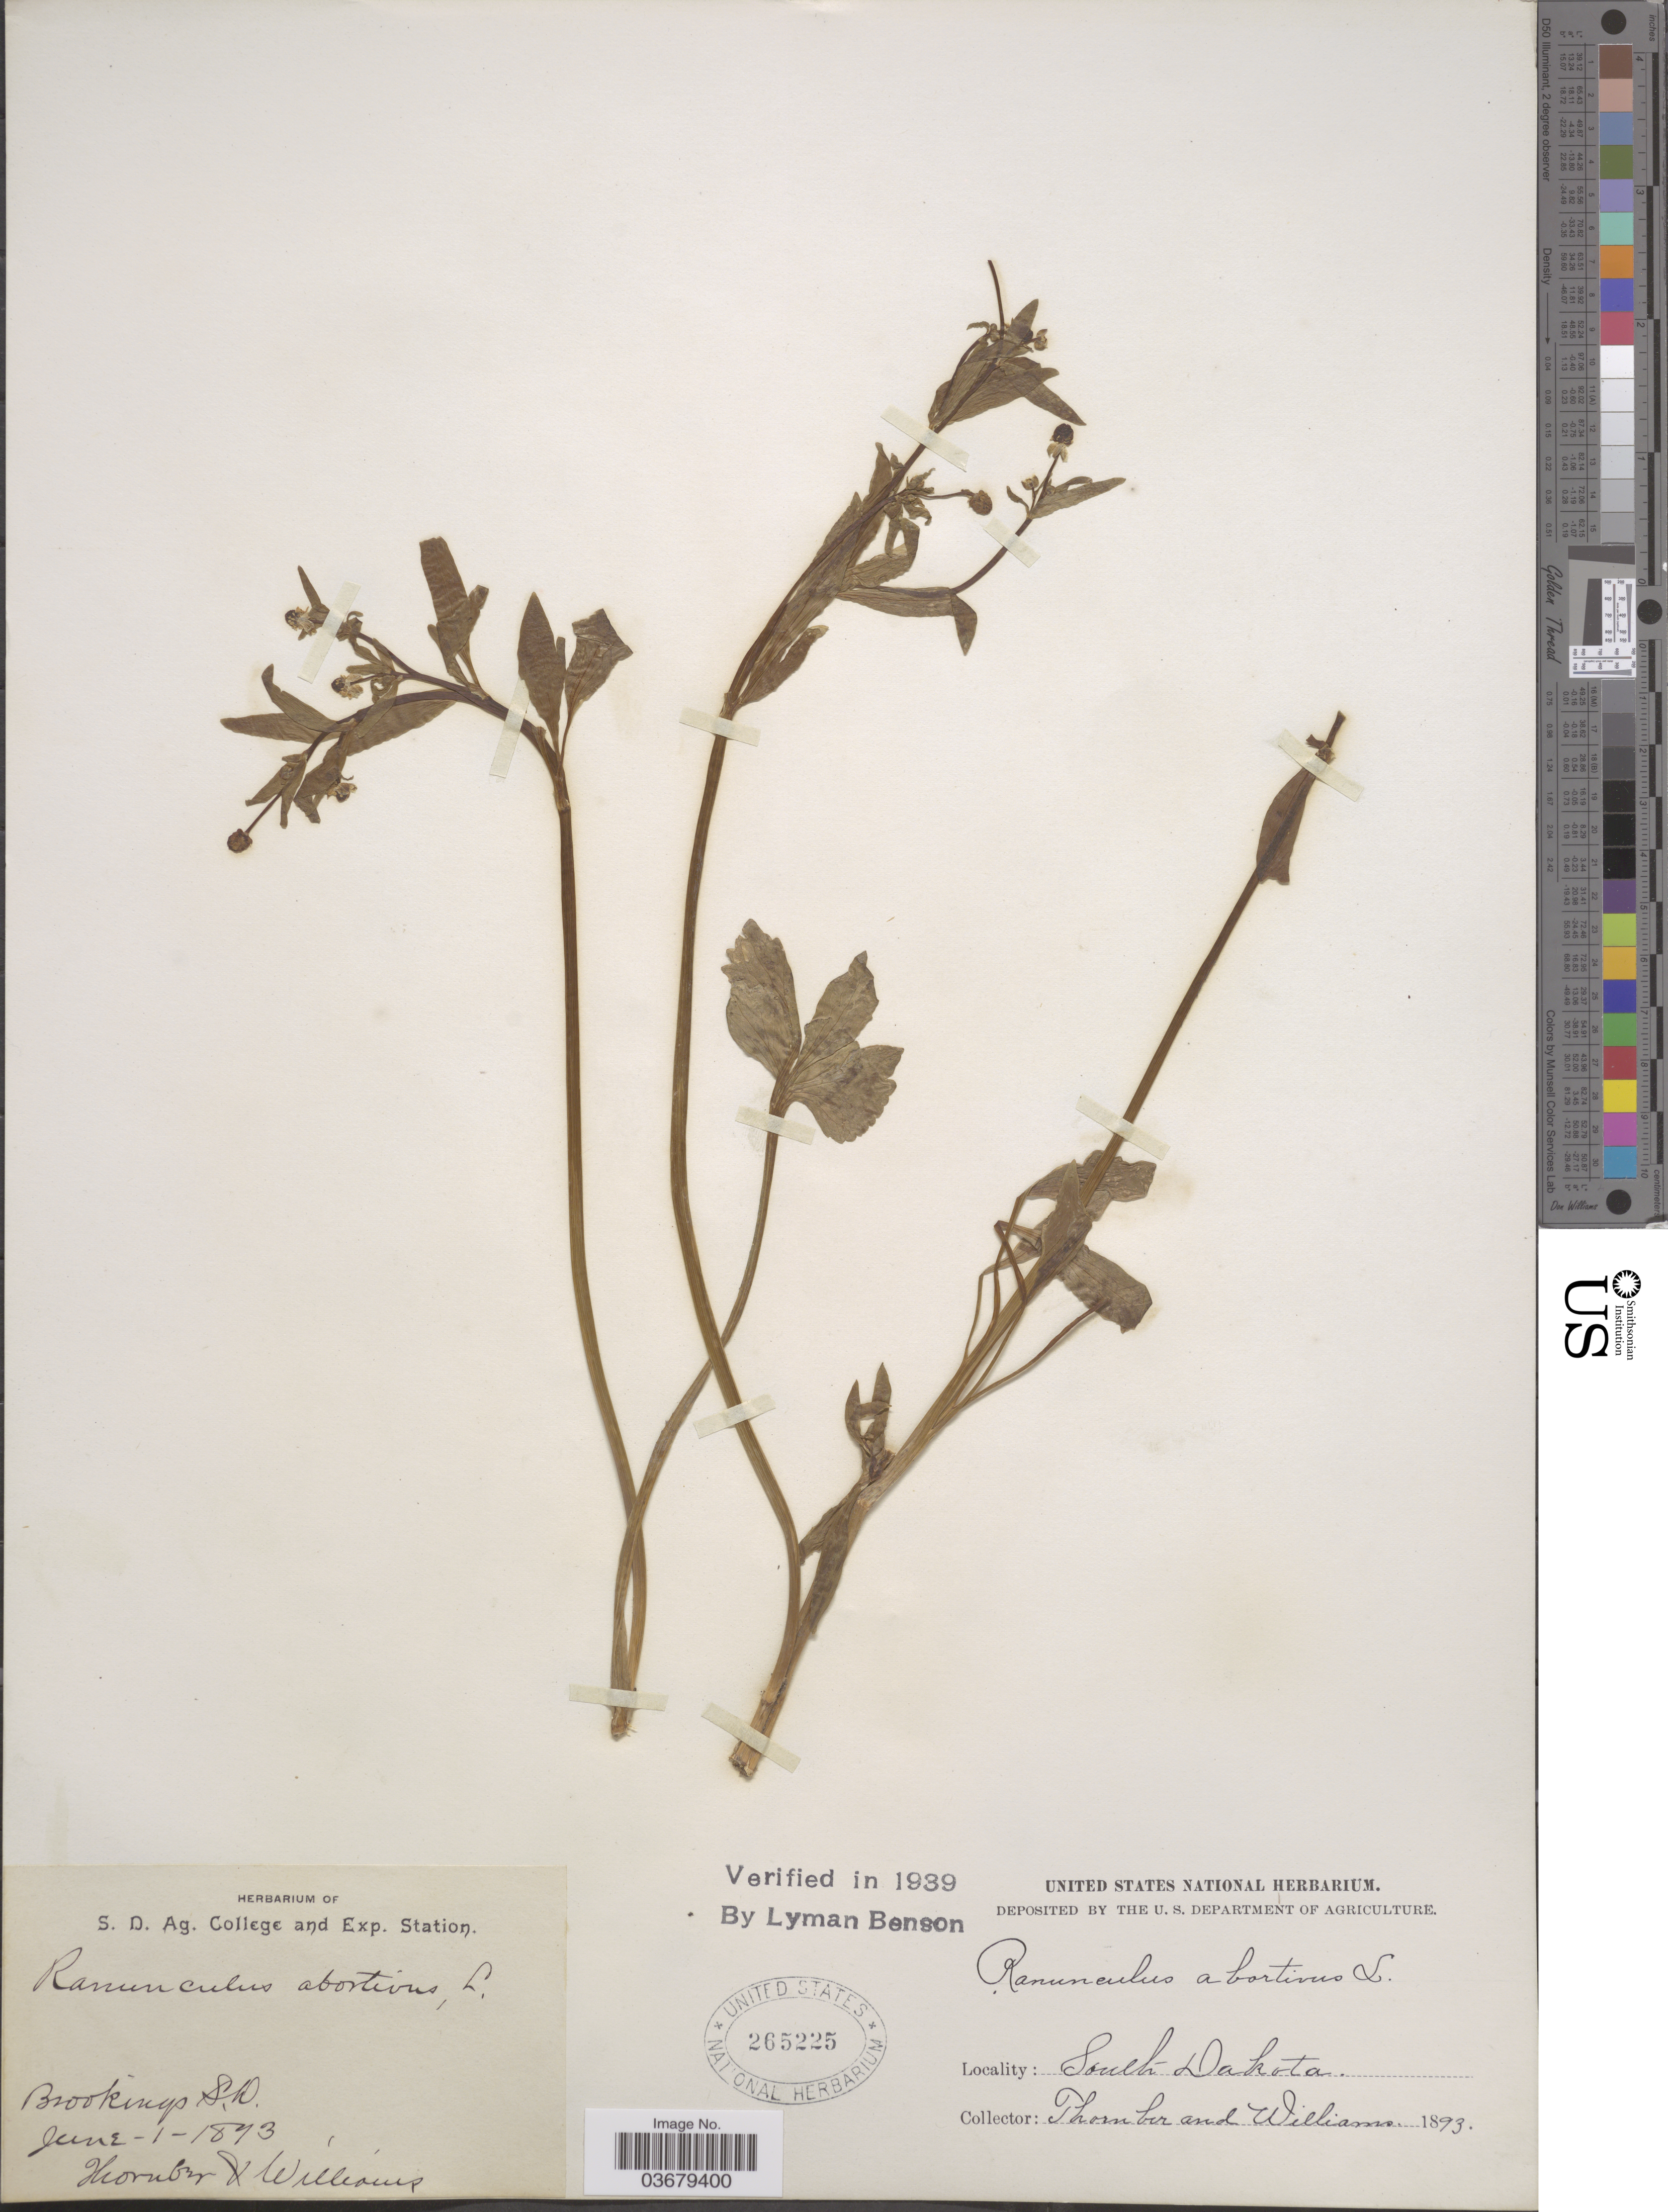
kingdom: Plantae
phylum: Tracheophyta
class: Magnoliopsida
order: Ranunculales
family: Ranunculaceae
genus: Ranunculus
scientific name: Ranunculus abortivus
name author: L.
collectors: -. Thornber & -- Williams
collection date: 1893-06-01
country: United States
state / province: South Dakota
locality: Brookings.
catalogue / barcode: US 265225